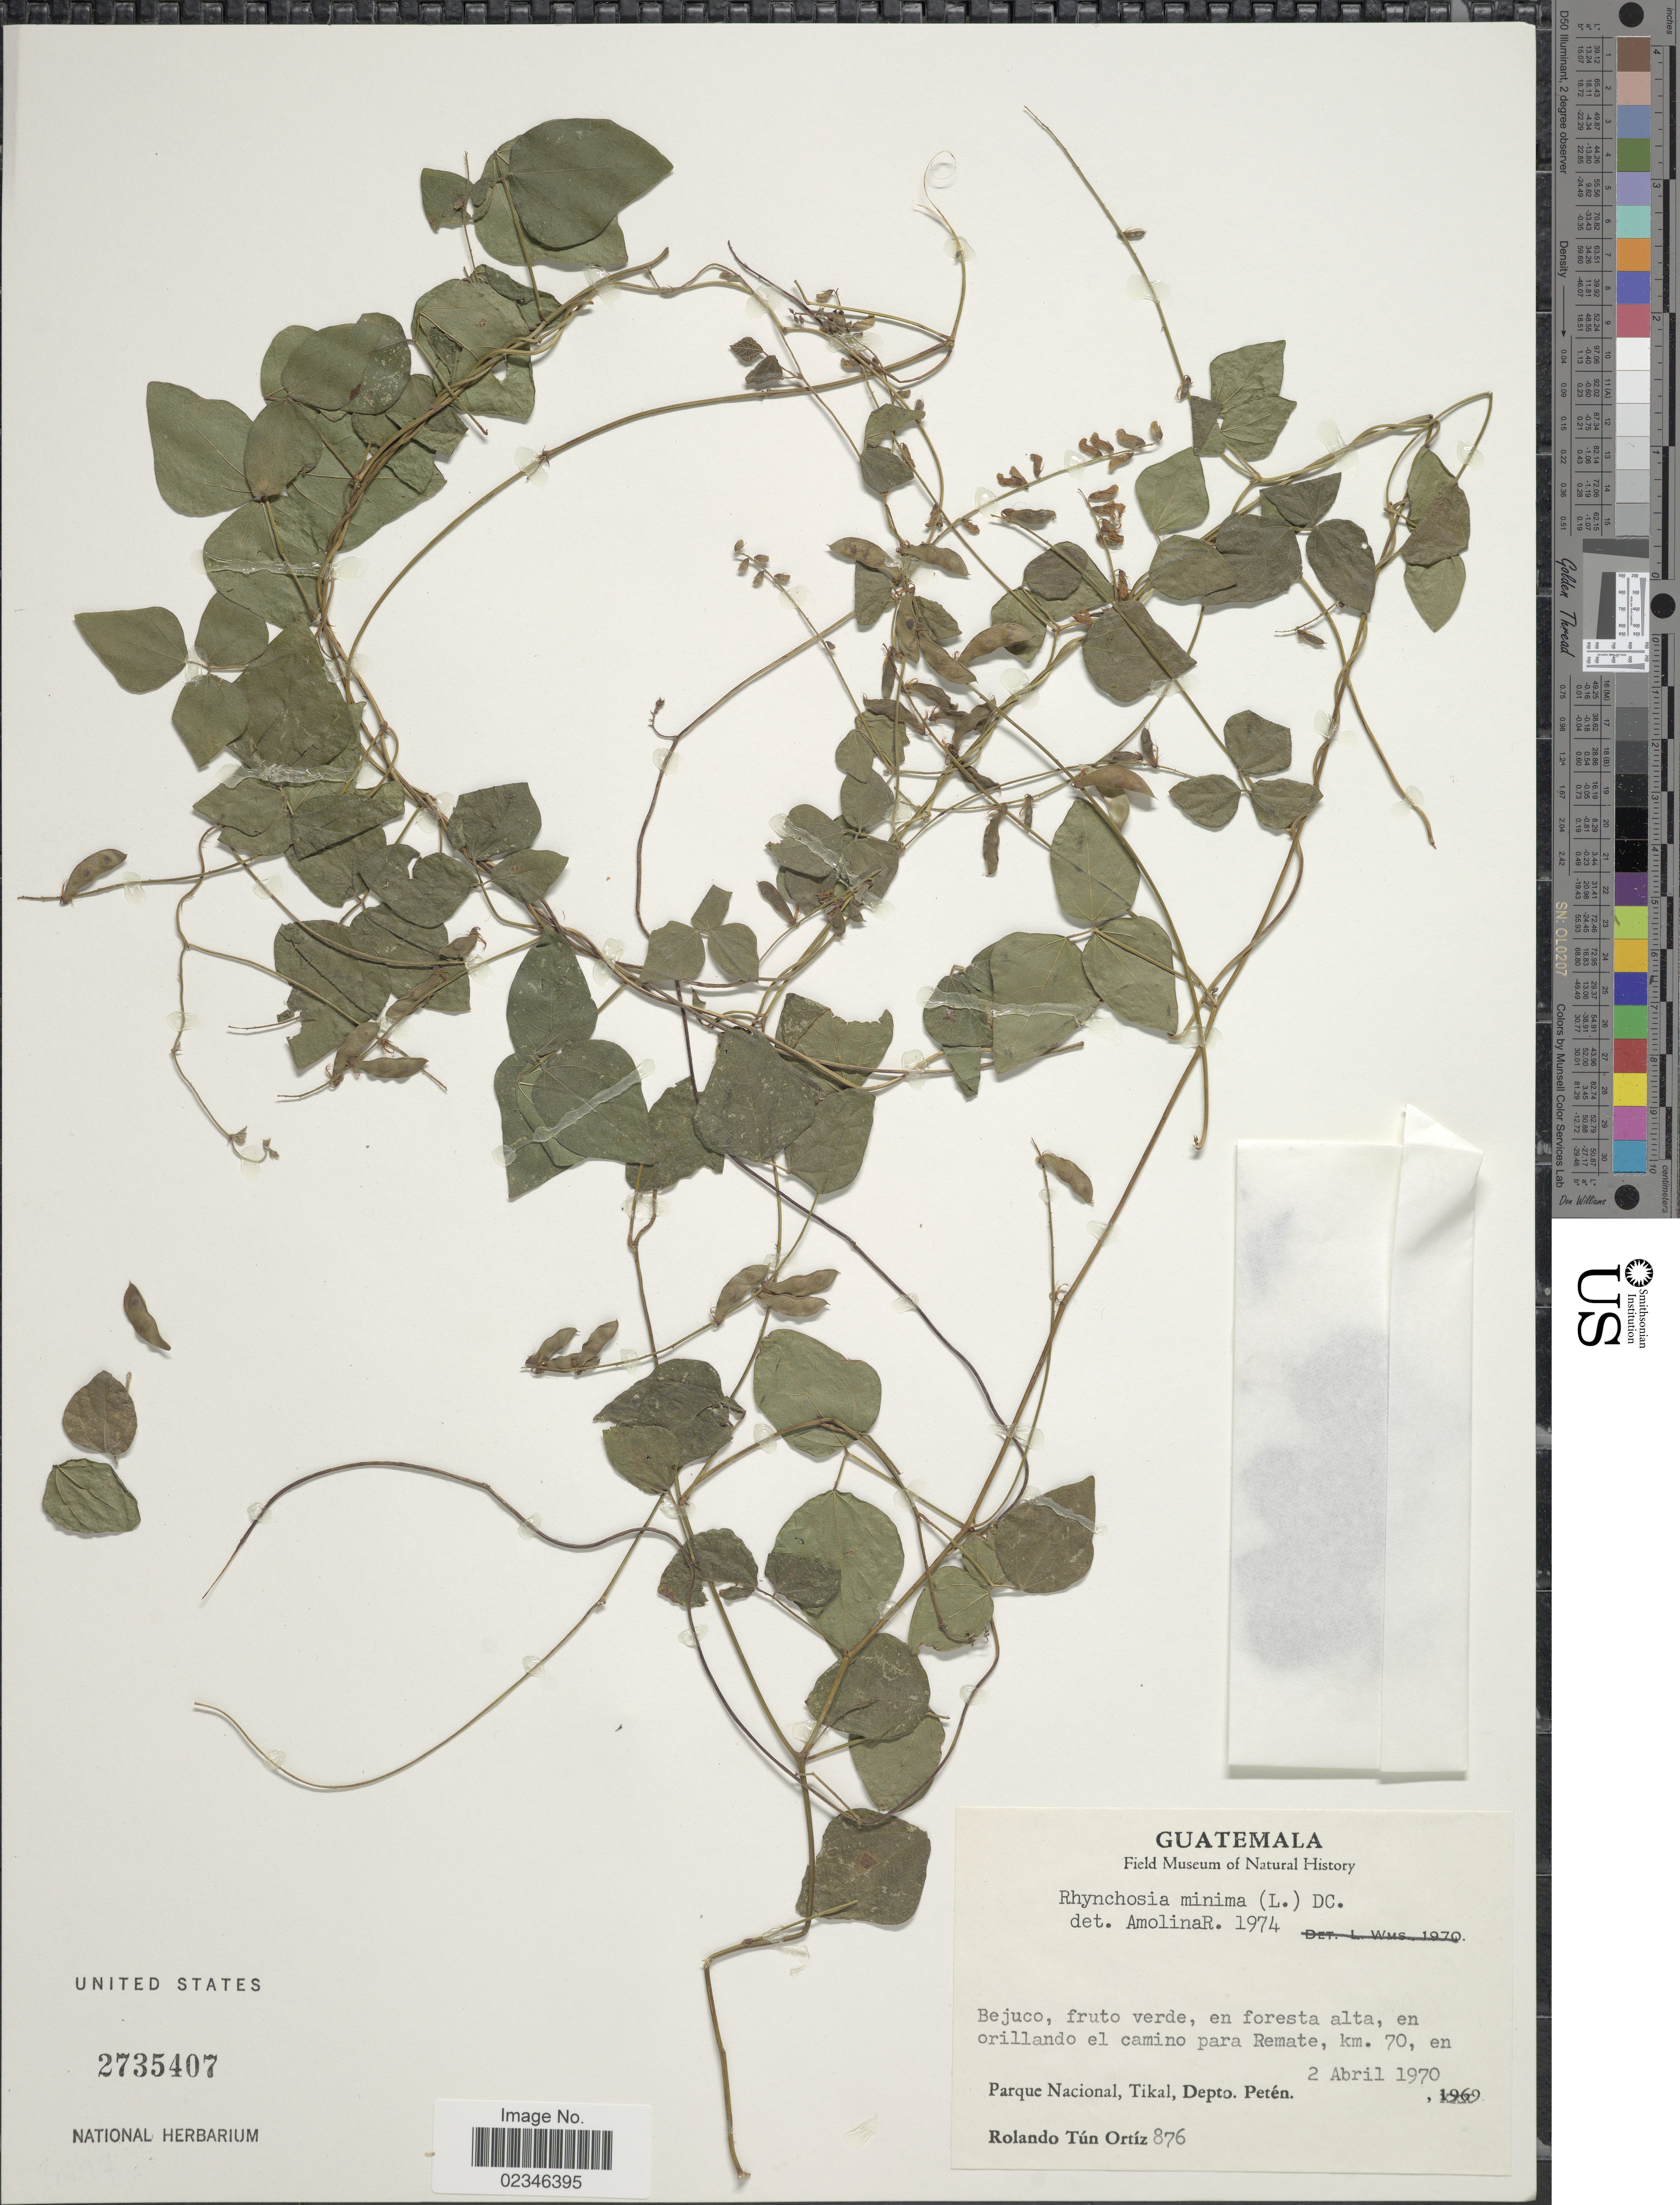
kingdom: Plantae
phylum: Tracheophyta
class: Magnoliopsida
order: Fabales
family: Fabaceae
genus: Rhynchosia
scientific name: Rhynchosia minima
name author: (L.) DC.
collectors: R. T. Ortíz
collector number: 876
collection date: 1970-04-02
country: Guatemala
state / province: El Petén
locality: Bejuco, fruto verde, en foresta alta, en orillando el camino para Remate, km. 70, en Parque Nacional, Tikal, Depto. Petén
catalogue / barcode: US 2735407